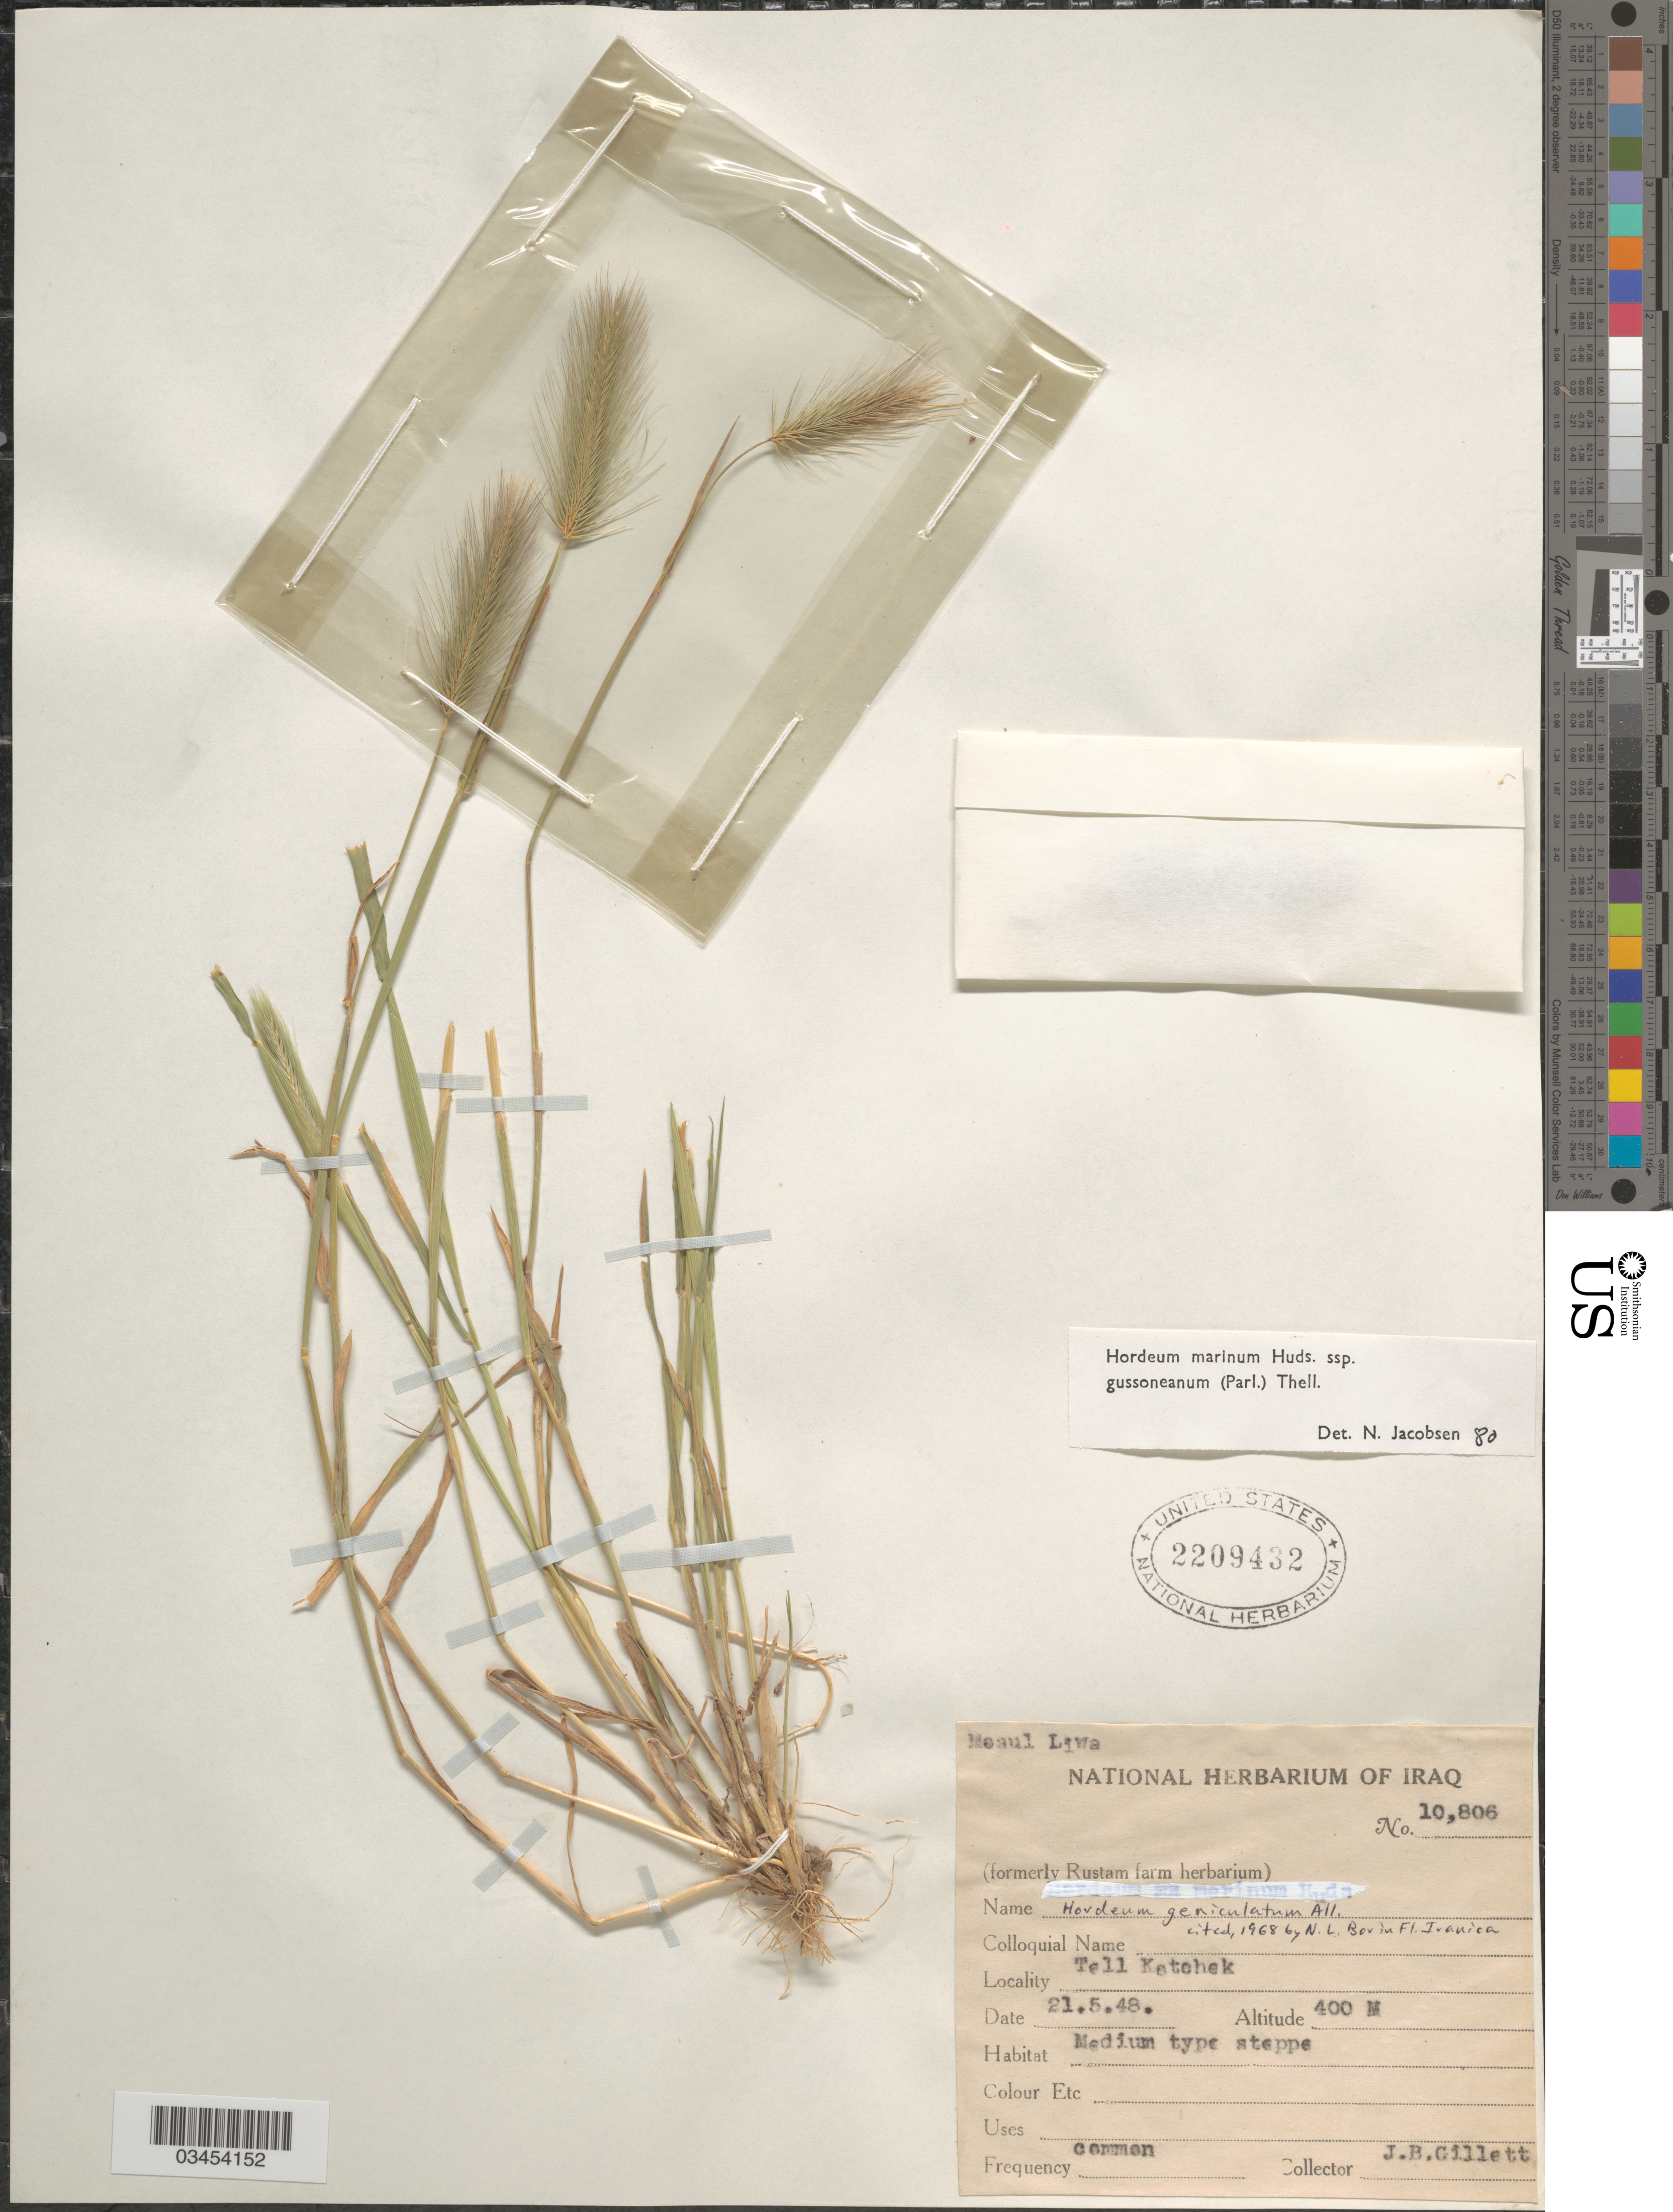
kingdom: Plantae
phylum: Tracheophyta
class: Liliopsida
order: Poales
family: Poaceae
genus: Hordeum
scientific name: Hordeum marinum subsp. gussoneanum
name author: (Parl.) Thell.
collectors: J. B. Gillett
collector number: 10806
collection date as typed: Transcribed d/m/y: 21/5/48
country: Iraq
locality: Tall Katchek.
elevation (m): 400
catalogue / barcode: US 2209432